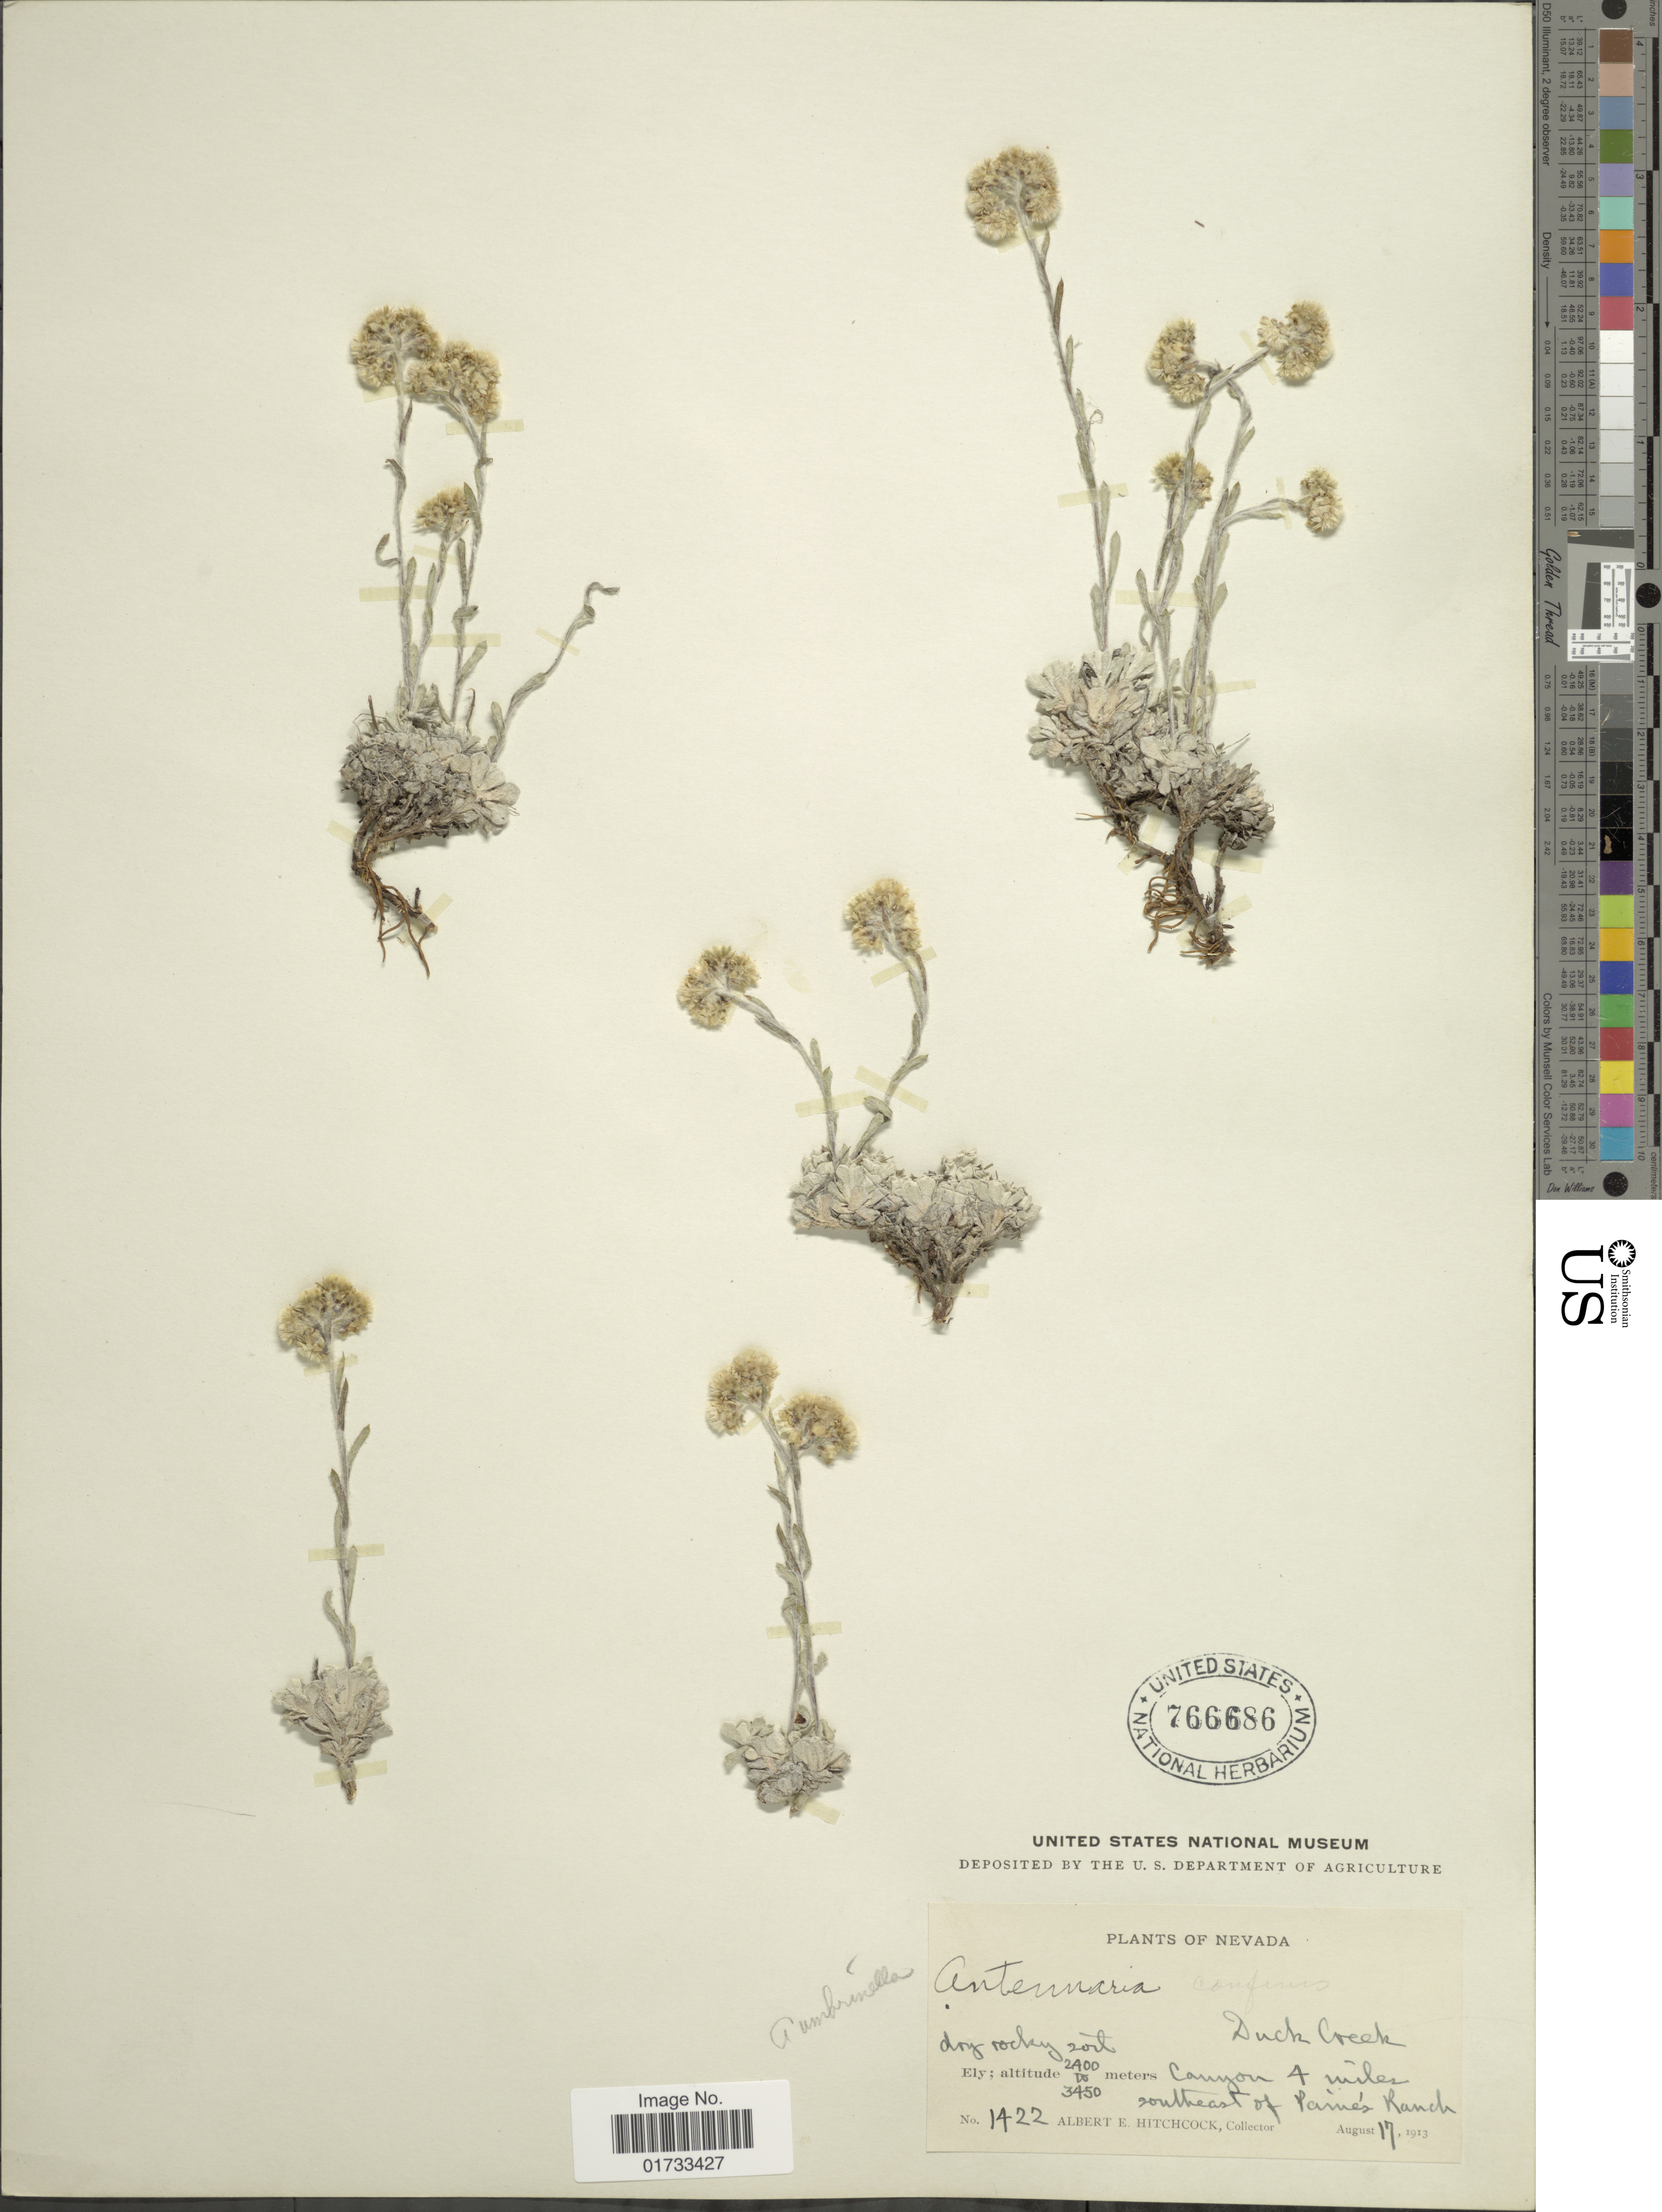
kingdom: Plantae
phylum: Tracheophyta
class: Magnoliopsida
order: Asterales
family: Asteraceae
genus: Antennaria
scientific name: Antennaria umbrinella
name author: Rydb.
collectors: A. Hitchcock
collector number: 1422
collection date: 1913-08-17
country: United States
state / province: Nevada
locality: Dry rocky soil, Duck Creek, Ely, Canyon 4 miles, southeast of Painés Ranch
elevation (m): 2400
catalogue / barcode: US 766686